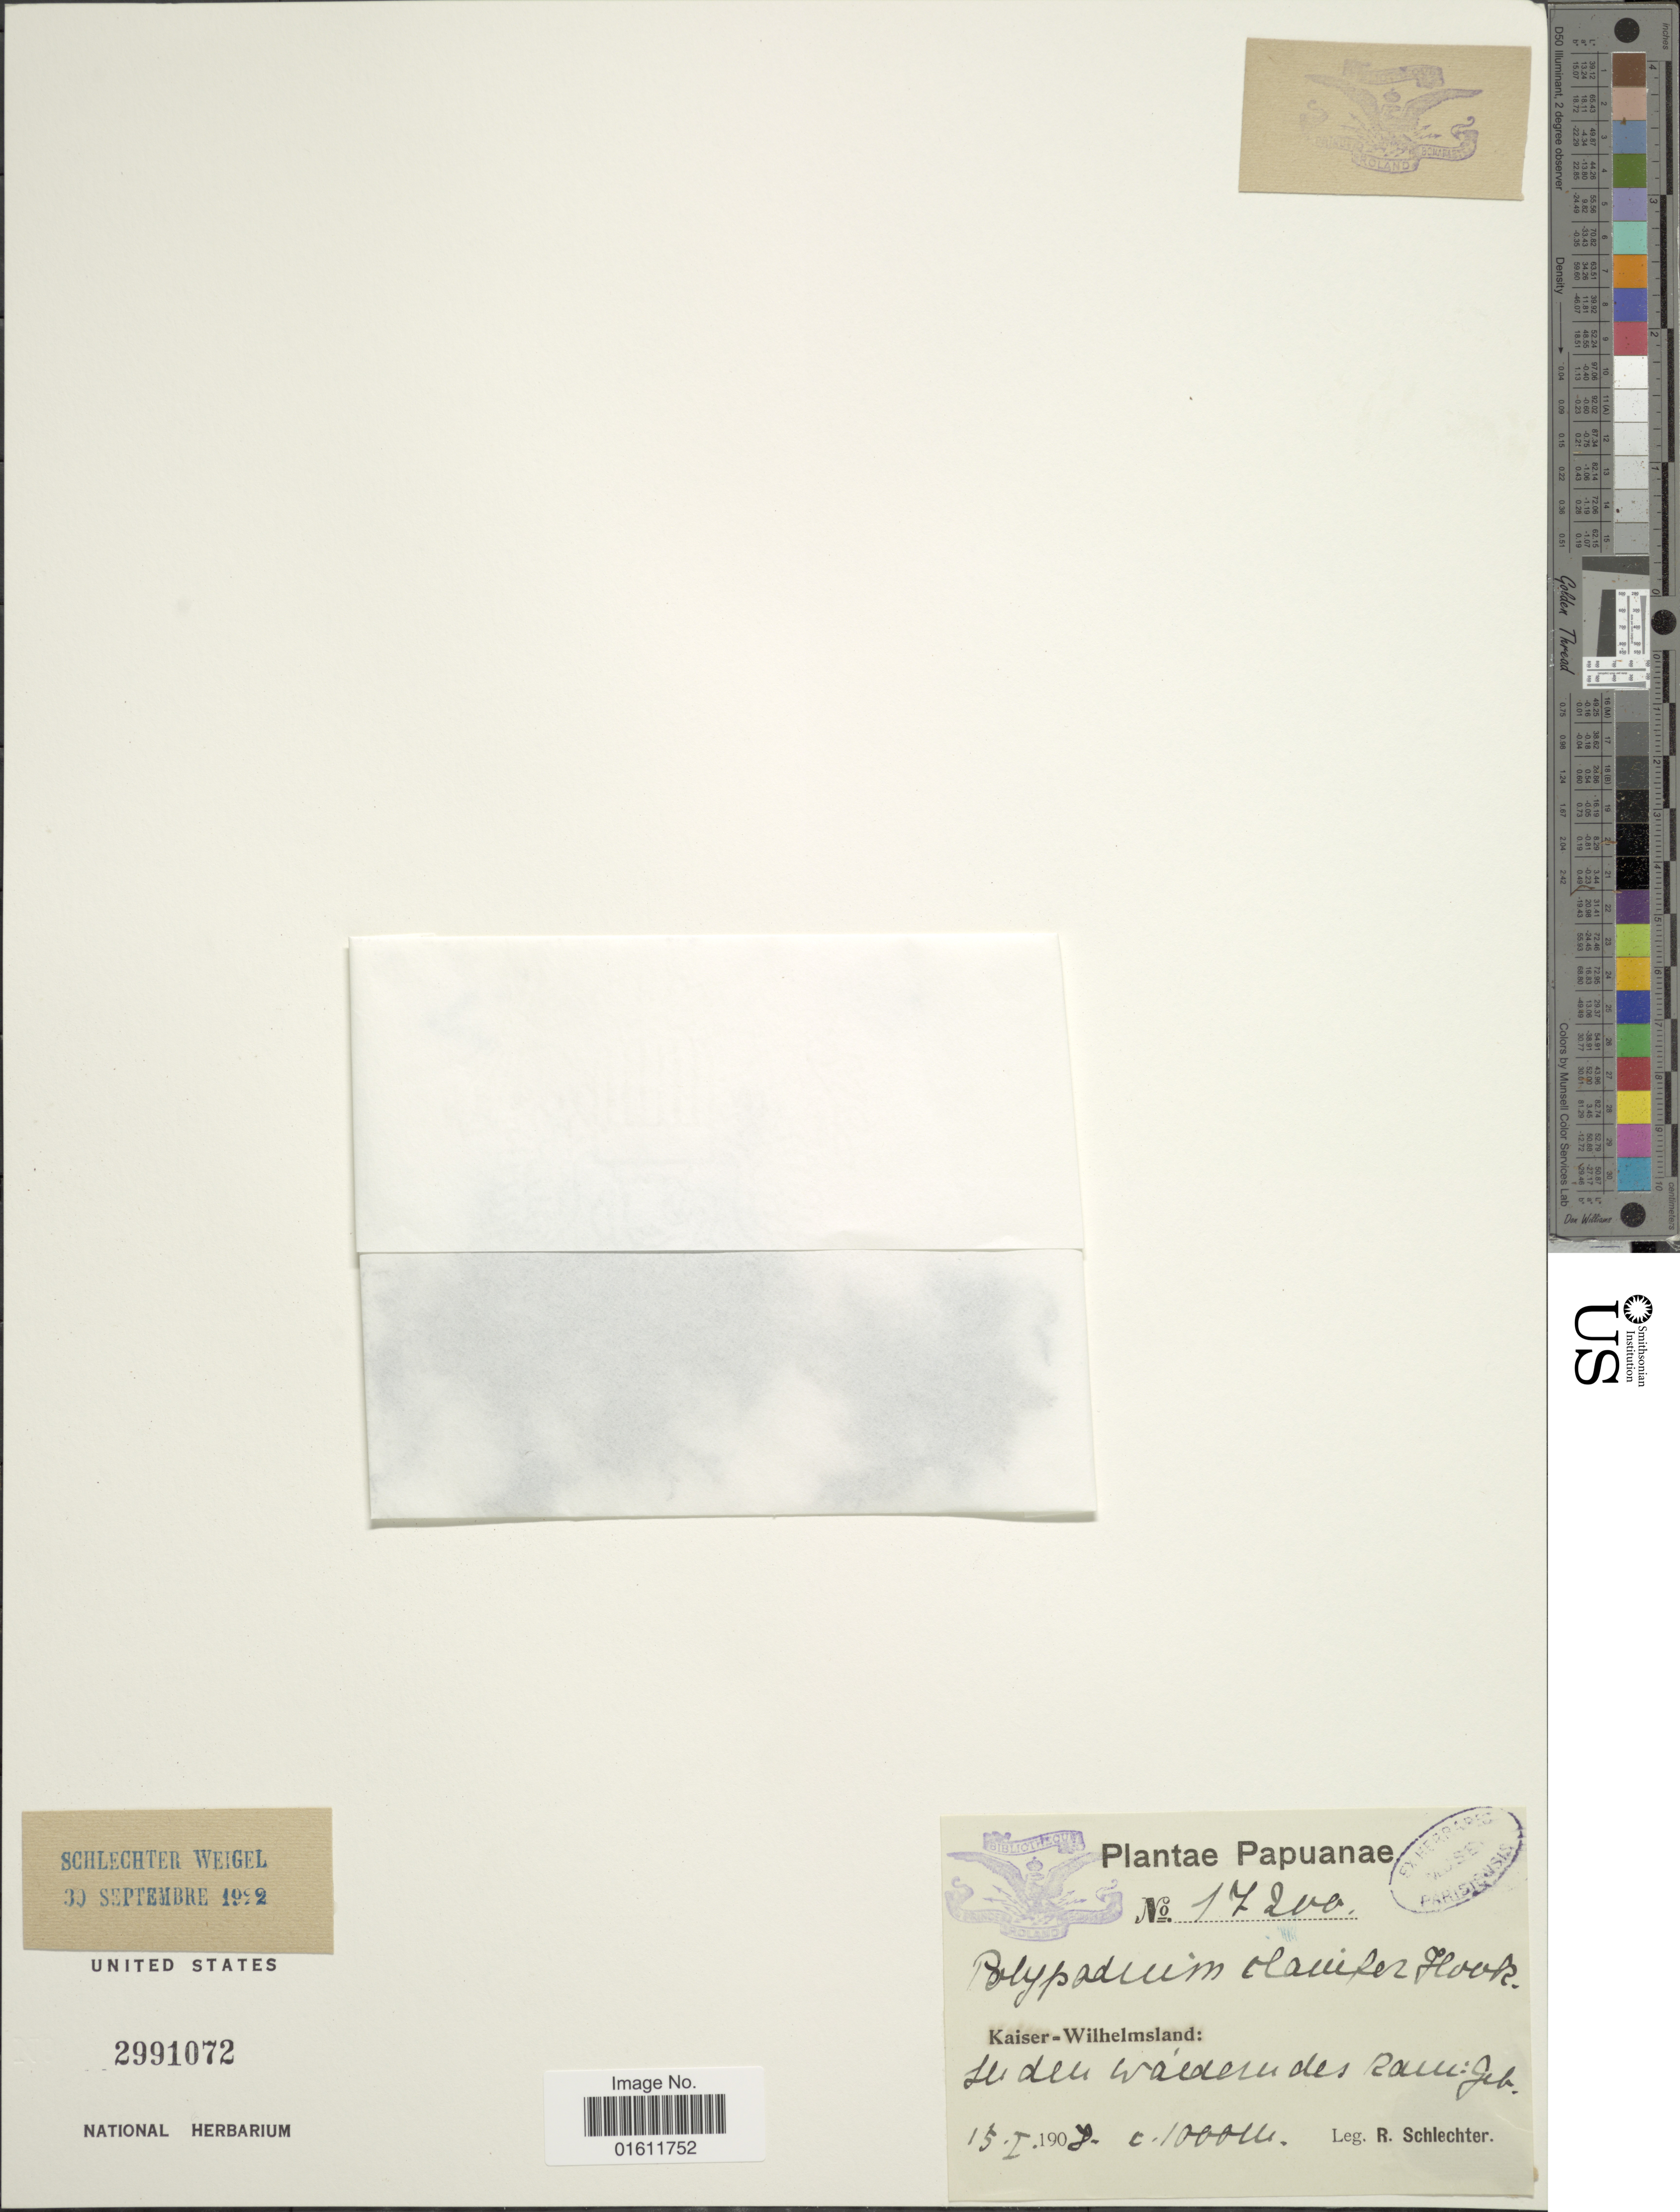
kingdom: Plantae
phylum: Tracheophyta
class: Polypodiopsida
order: Polypodiales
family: Polypodiaceae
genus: Prosaptia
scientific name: Prosaptia sp.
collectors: F. R. R. Schlechter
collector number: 17200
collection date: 1908-01-15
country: Papua New Guinea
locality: Kaiser-Wilhelmsland: In Wäldern des Kani-geb.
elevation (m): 1000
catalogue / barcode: US 2991072